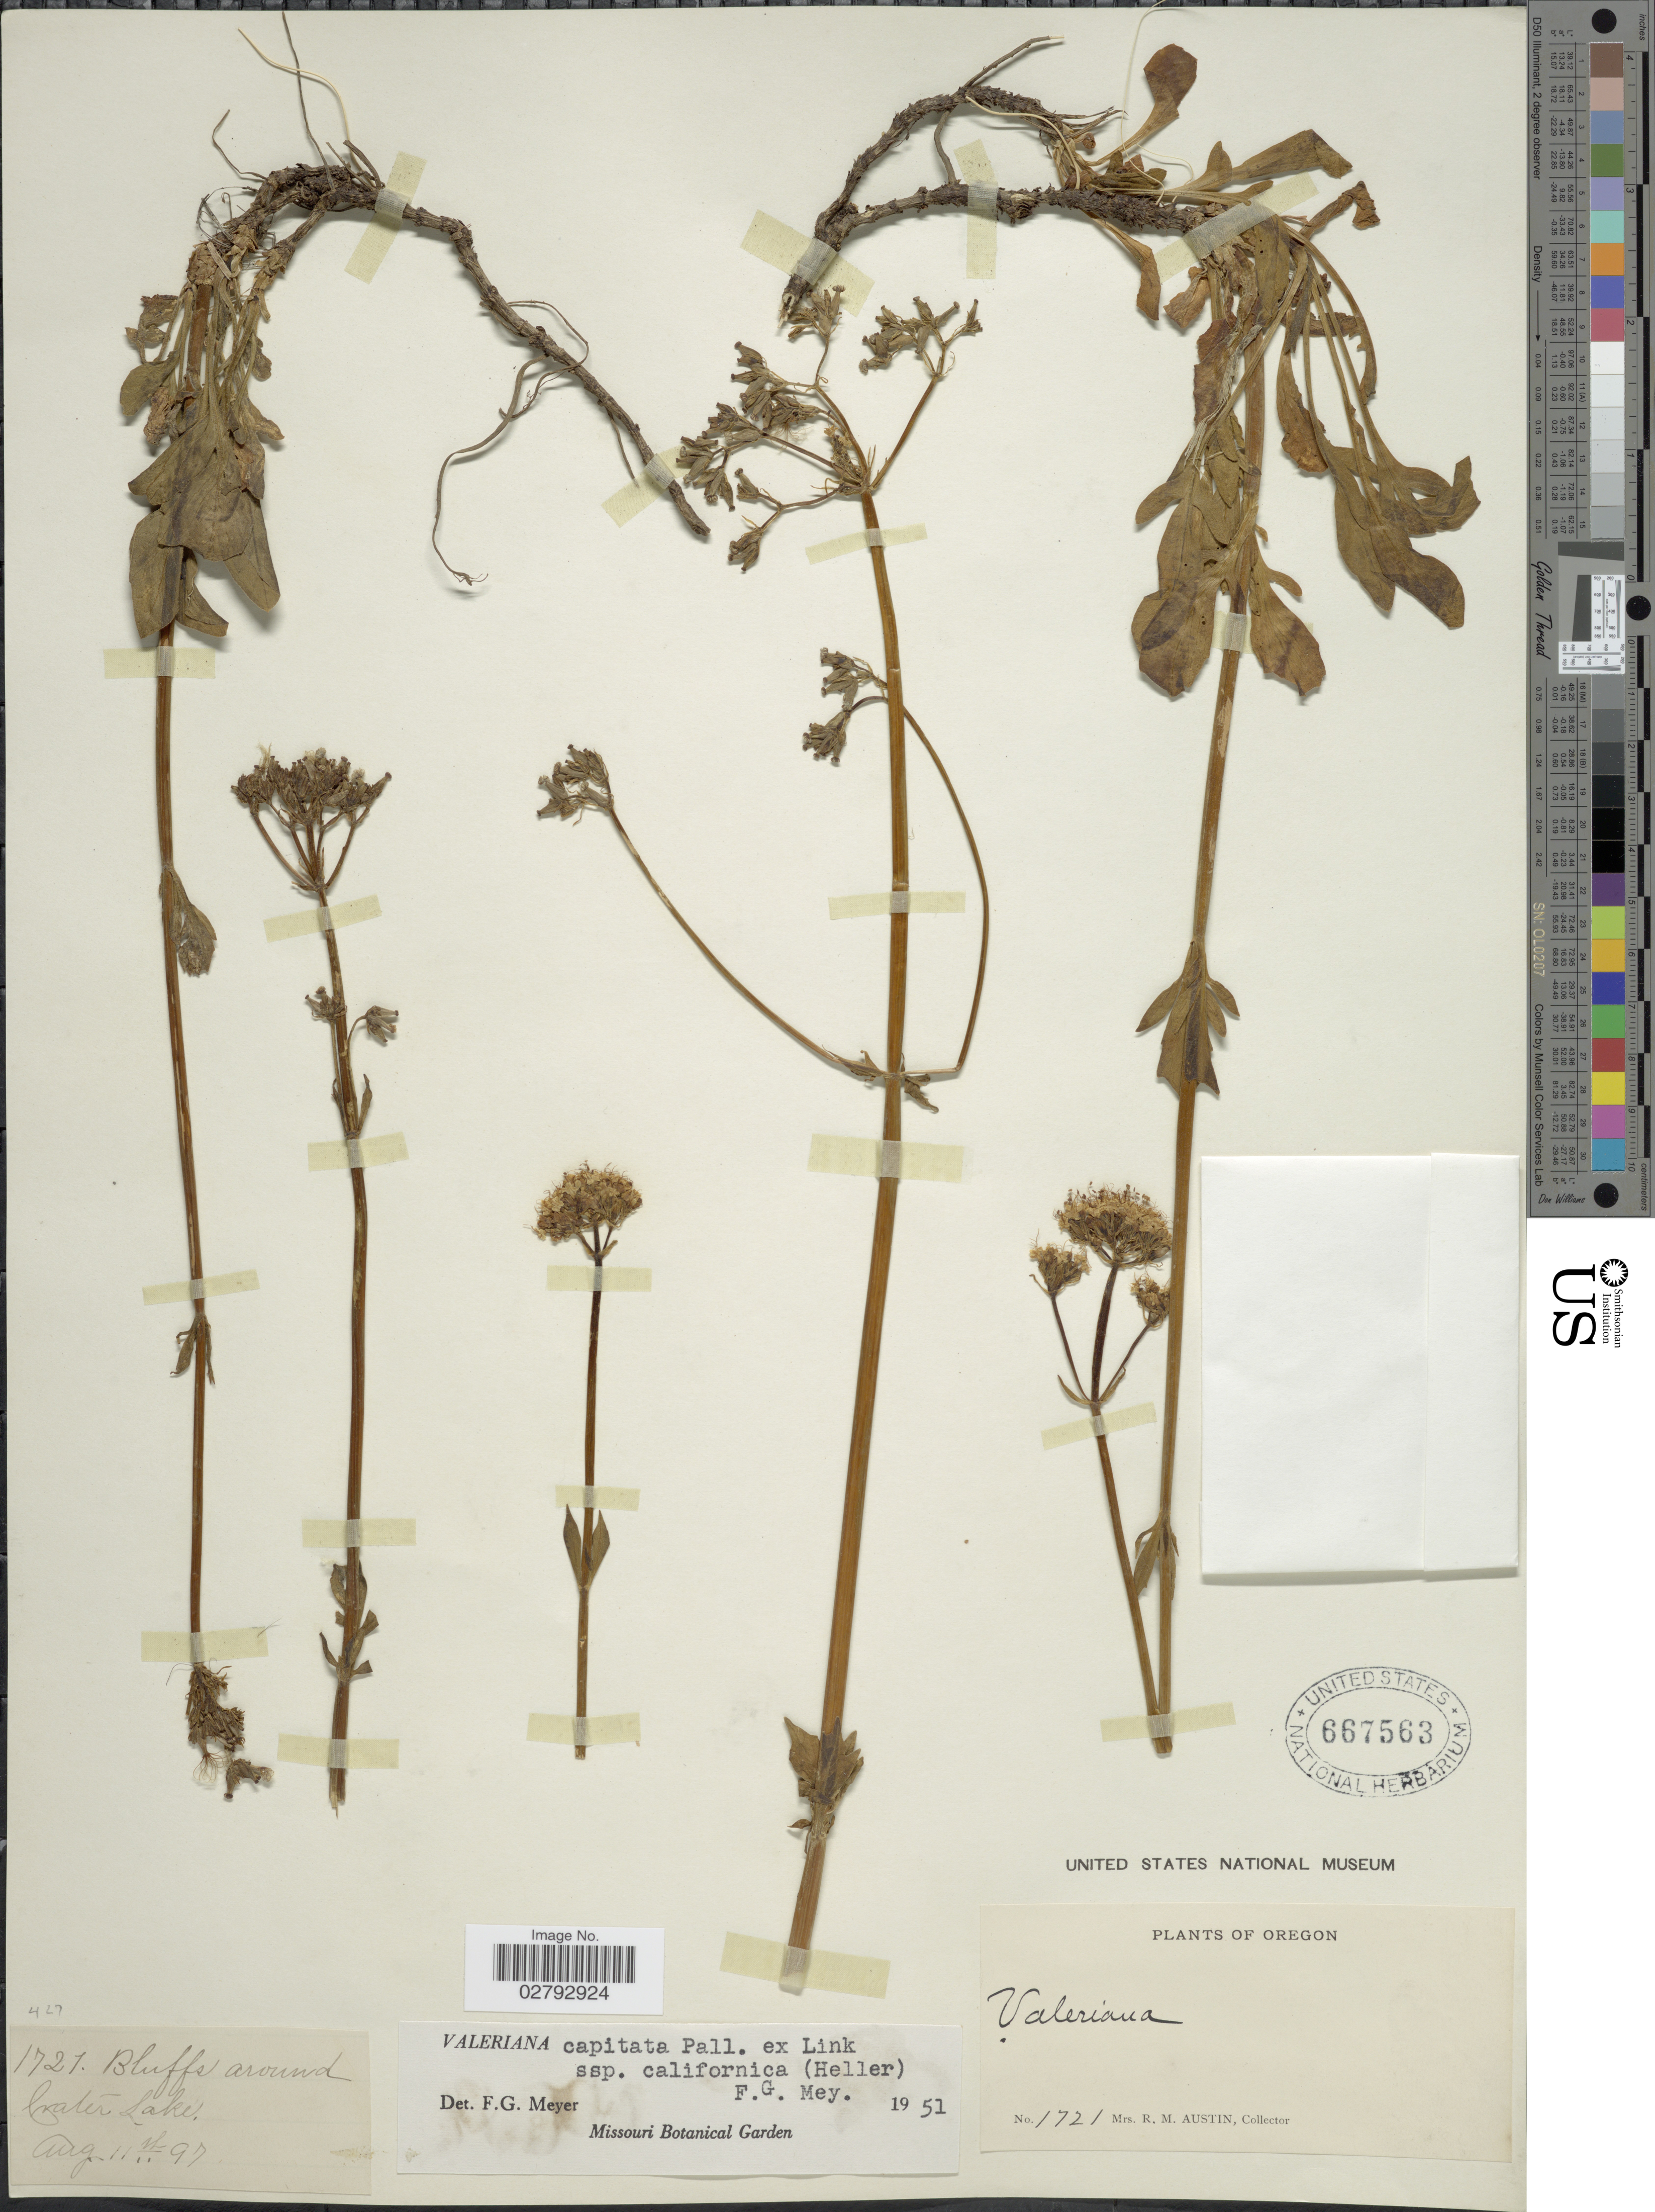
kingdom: Plantae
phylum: Tracheophyta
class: Magnoliopsida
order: Dipsacales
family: Caprifoliaceae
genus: Valeriana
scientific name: Valeriana capitata subsp. californica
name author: (A. Heller) F.G. Mey.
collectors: R. Austin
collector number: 1721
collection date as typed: Transcribed d/m/y: 11/8/97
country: United States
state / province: Oregon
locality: Bluffs around Crater Lake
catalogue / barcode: US 667563